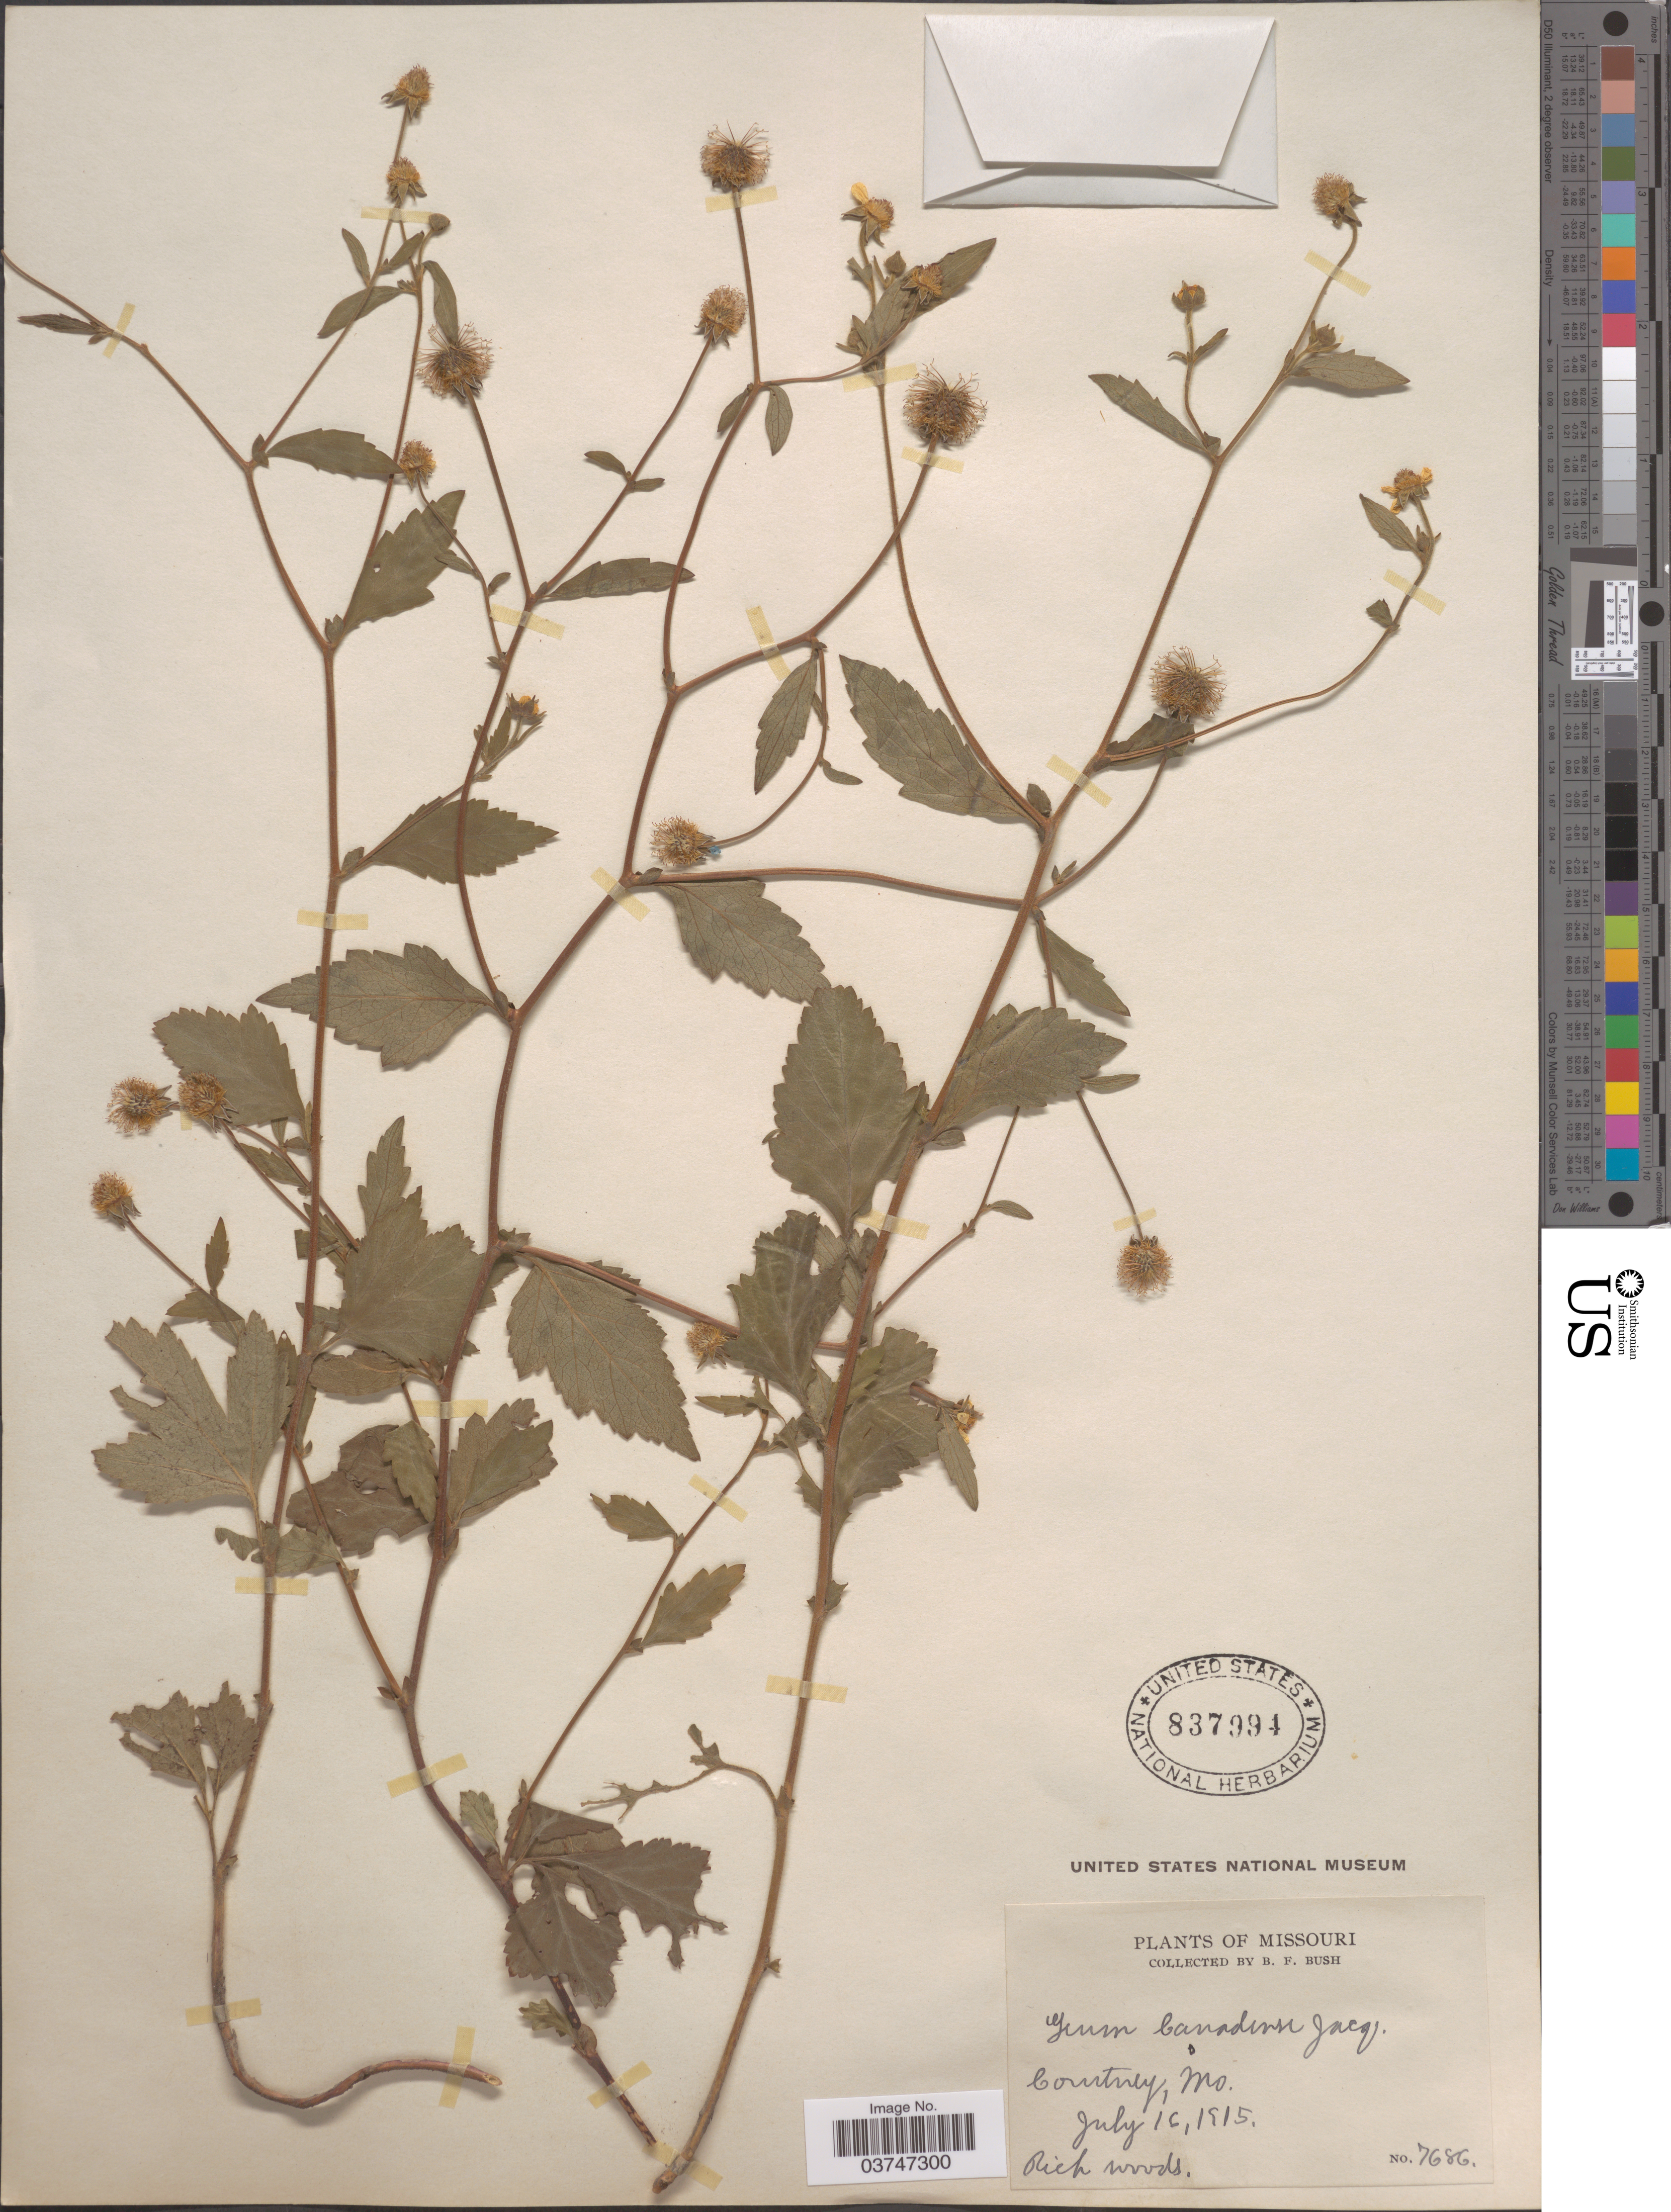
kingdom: Plantae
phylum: Tracheophyta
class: Magnoliopsida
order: Rosales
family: Rosaceae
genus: Geum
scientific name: Geum canadense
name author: Jacq.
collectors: B. F. Bush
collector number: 7686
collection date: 1815-07-16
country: United States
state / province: Missouri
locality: Courtney.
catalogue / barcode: US 837994